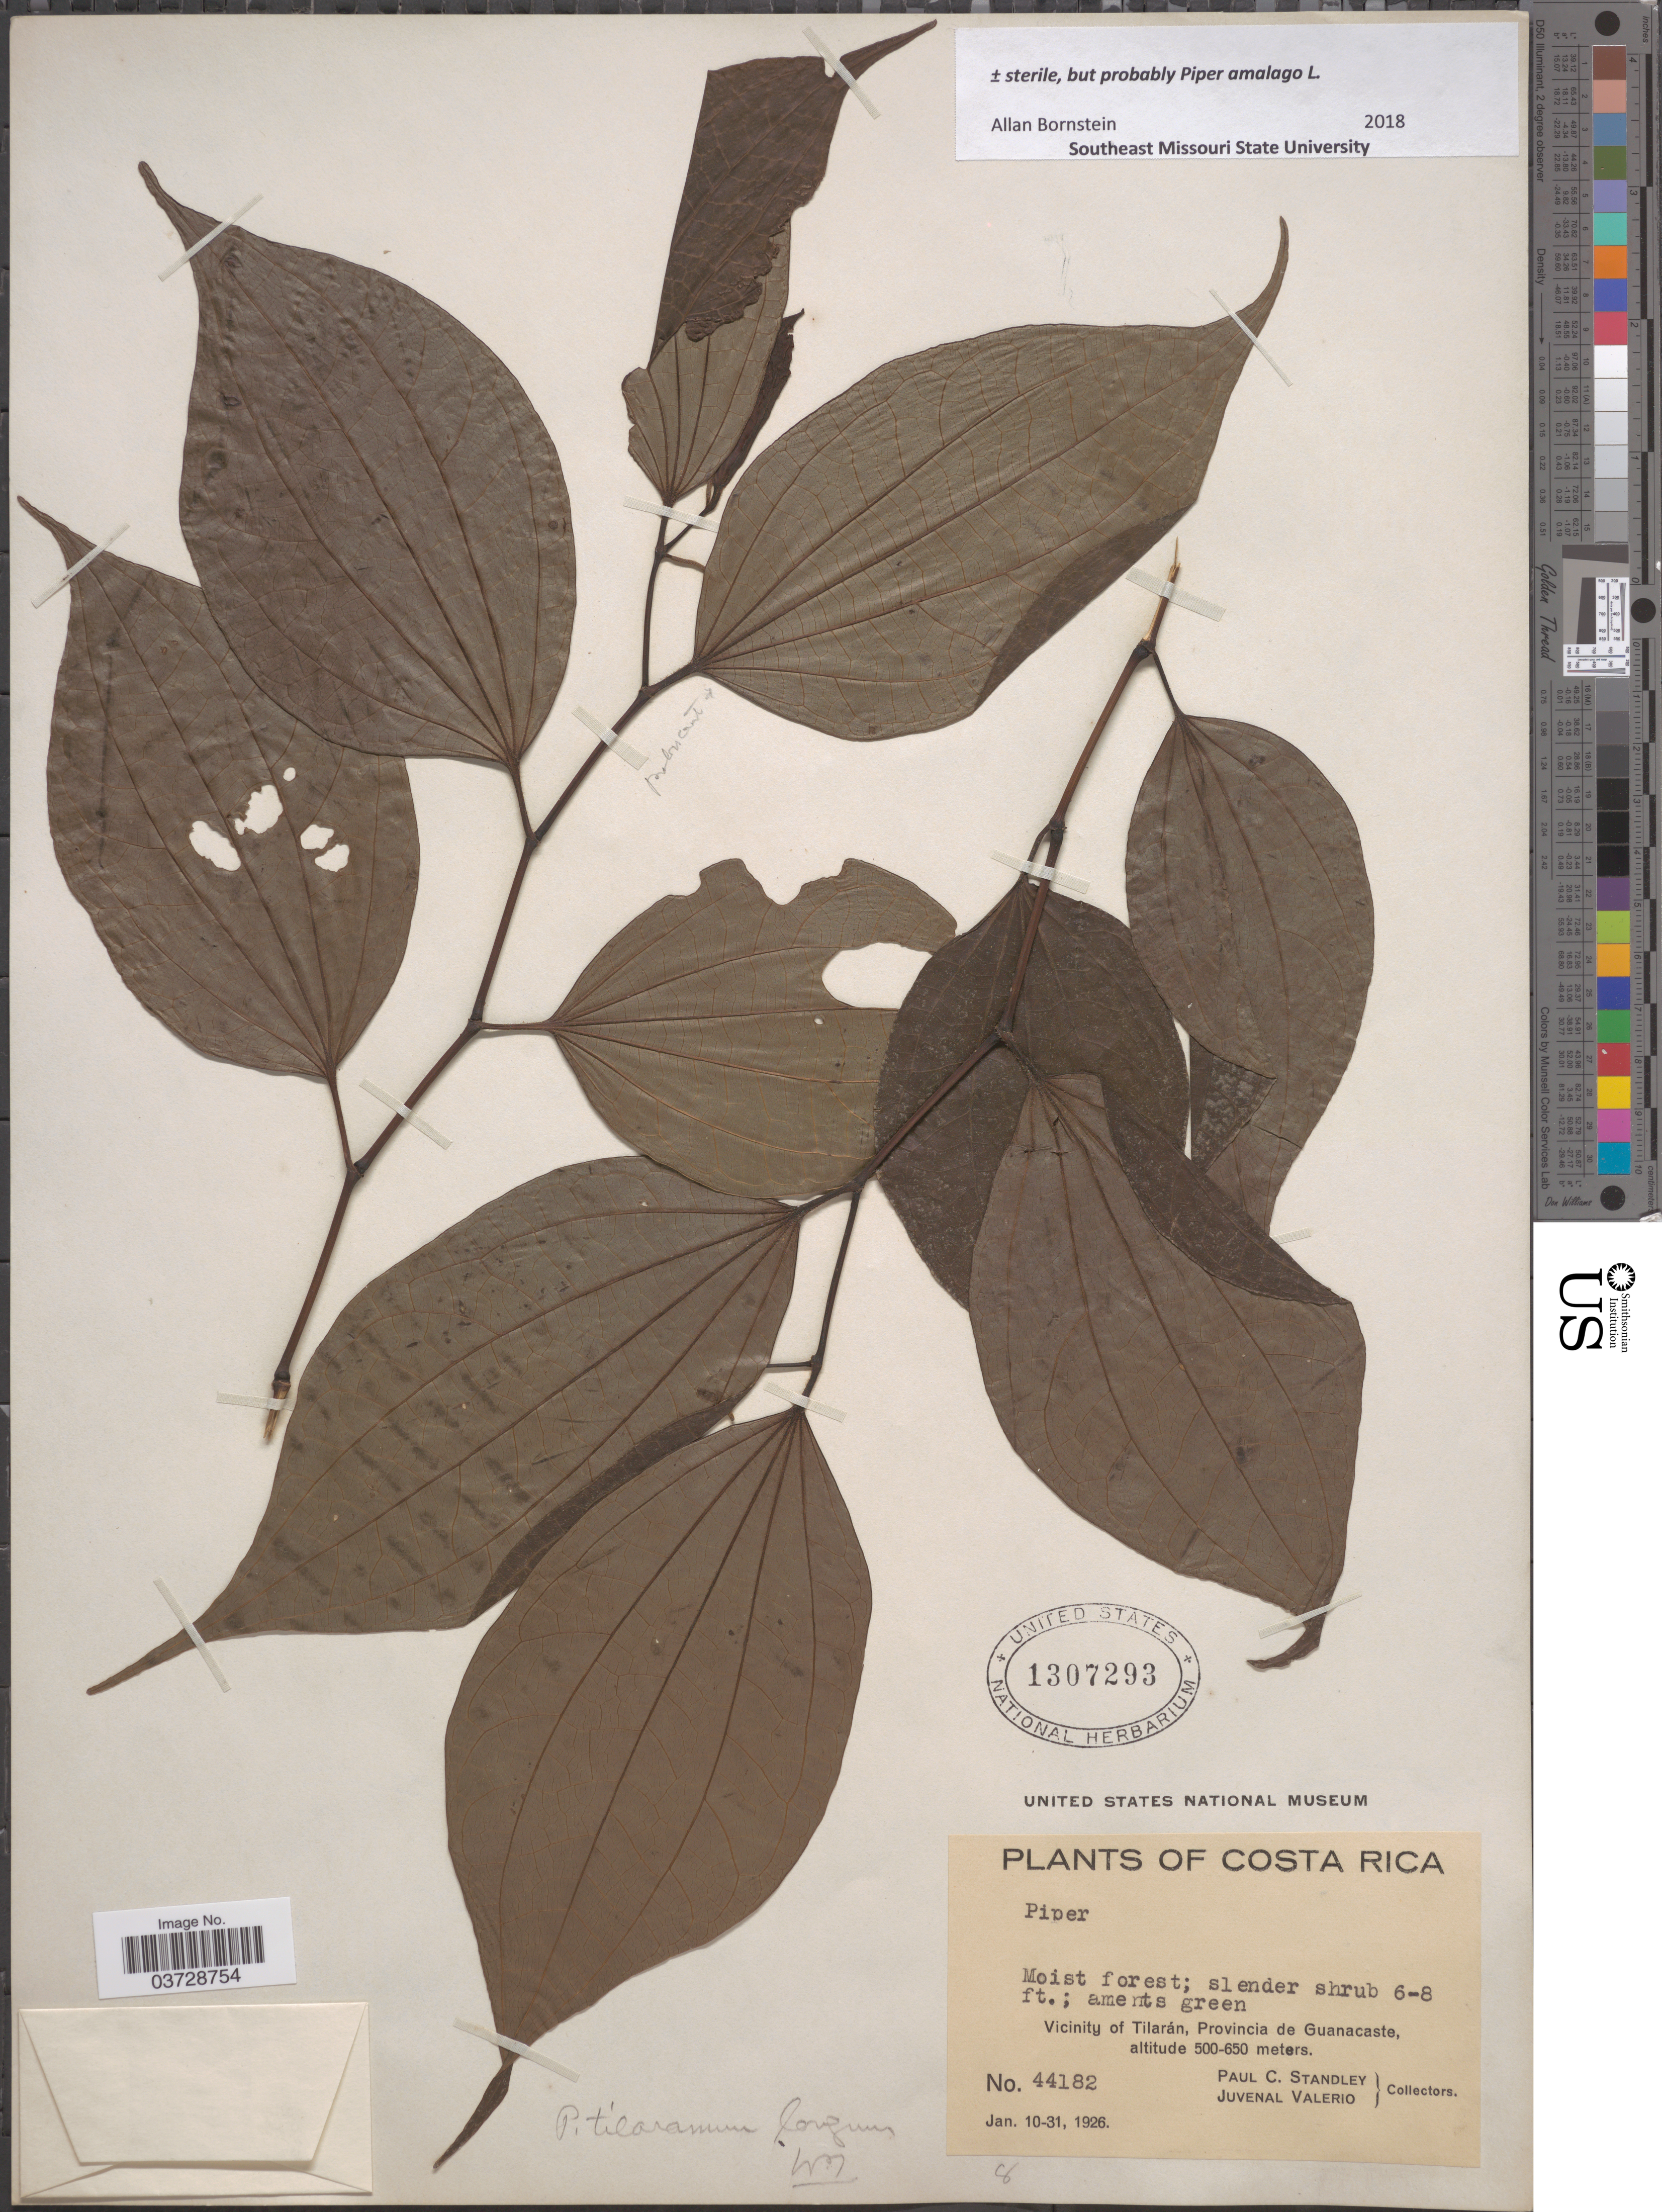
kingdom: Plantae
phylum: Tracheophyta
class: Magnoliopsida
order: Piperales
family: Piperaceae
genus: Piper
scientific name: Piper amalago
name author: L.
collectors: P. C. Standley & J. Valerio R.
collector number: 44182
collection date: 1926-01-10/1926-01-31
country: Costa Rica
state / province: Guanacaste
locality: Vicinity of Tilarán.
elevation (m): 500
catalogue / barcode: US 1307293